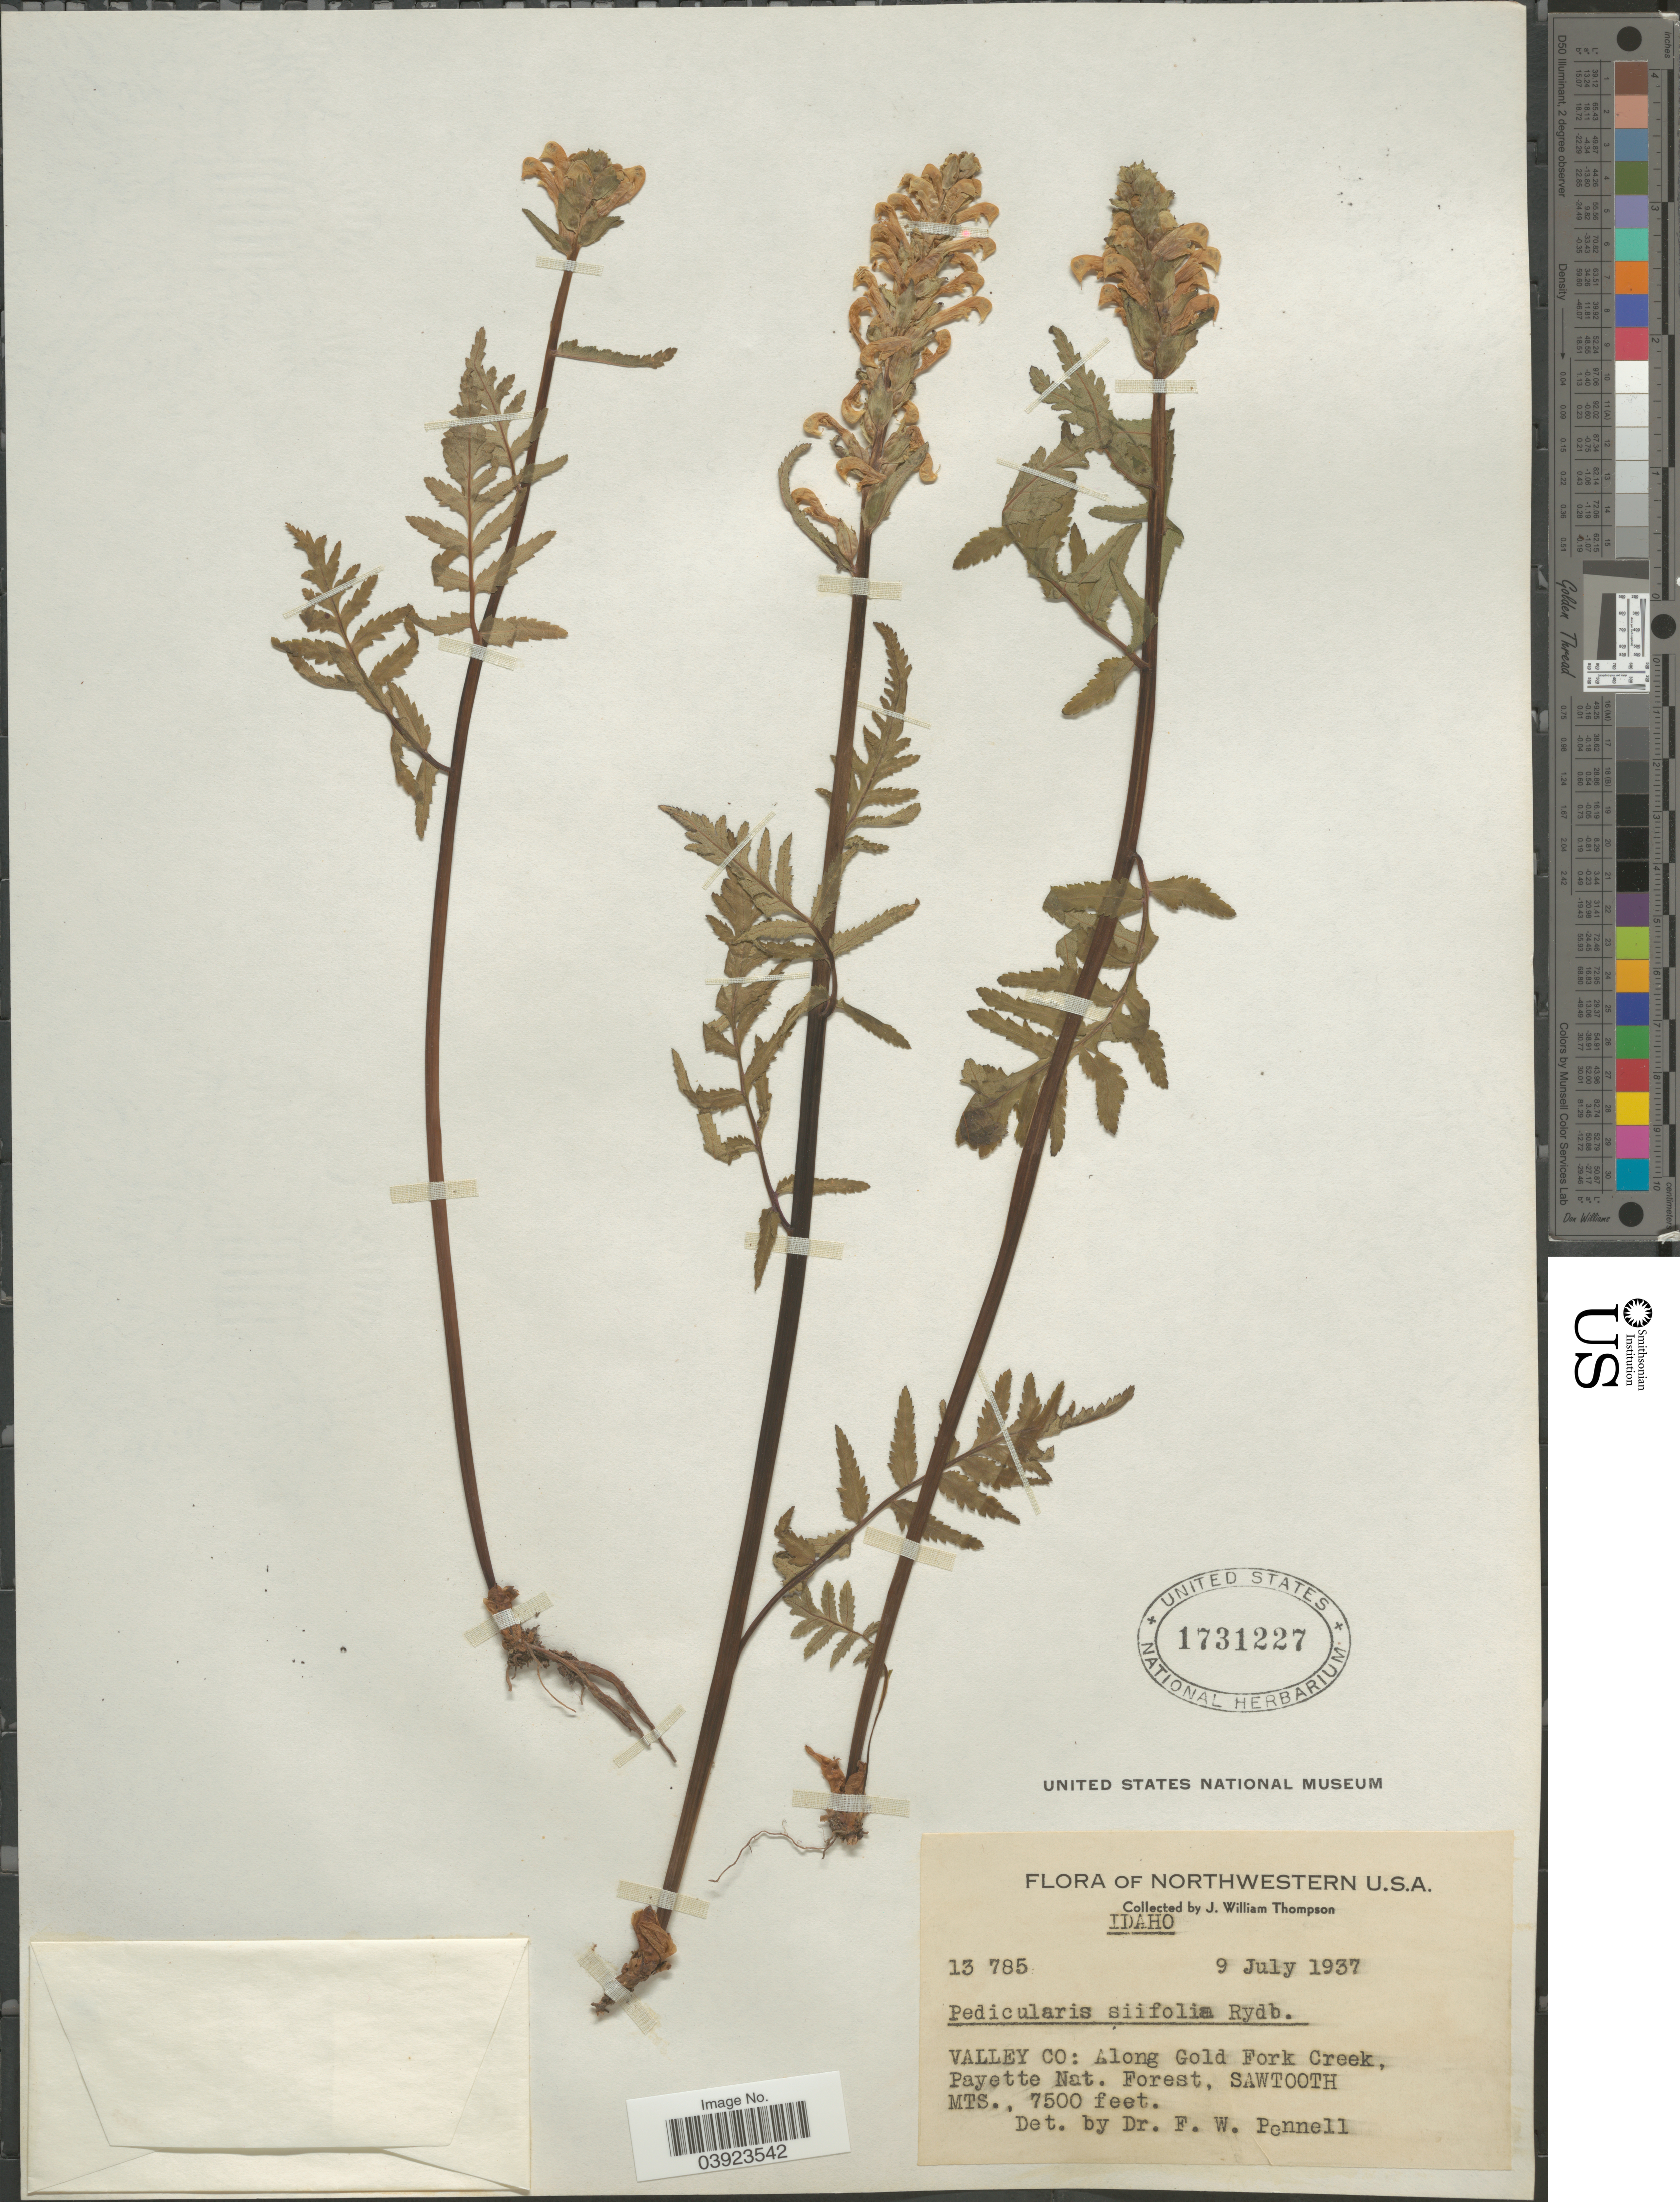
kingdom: Plantae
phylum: Tracheophyta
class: Magnoliopsida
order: Lamiales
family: Orobanchaceae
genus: Pedicularis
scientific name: Pedicularis siifolia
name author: Rydb.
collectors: J. W. Thompson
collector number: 13785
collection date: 1937-07-09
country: United States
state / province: Idaho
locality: Valley Co: Along Gold Fork Creek, Payette Nat. Forest, Sawtooth Mts.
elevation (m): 2286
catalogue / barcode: US 1731227